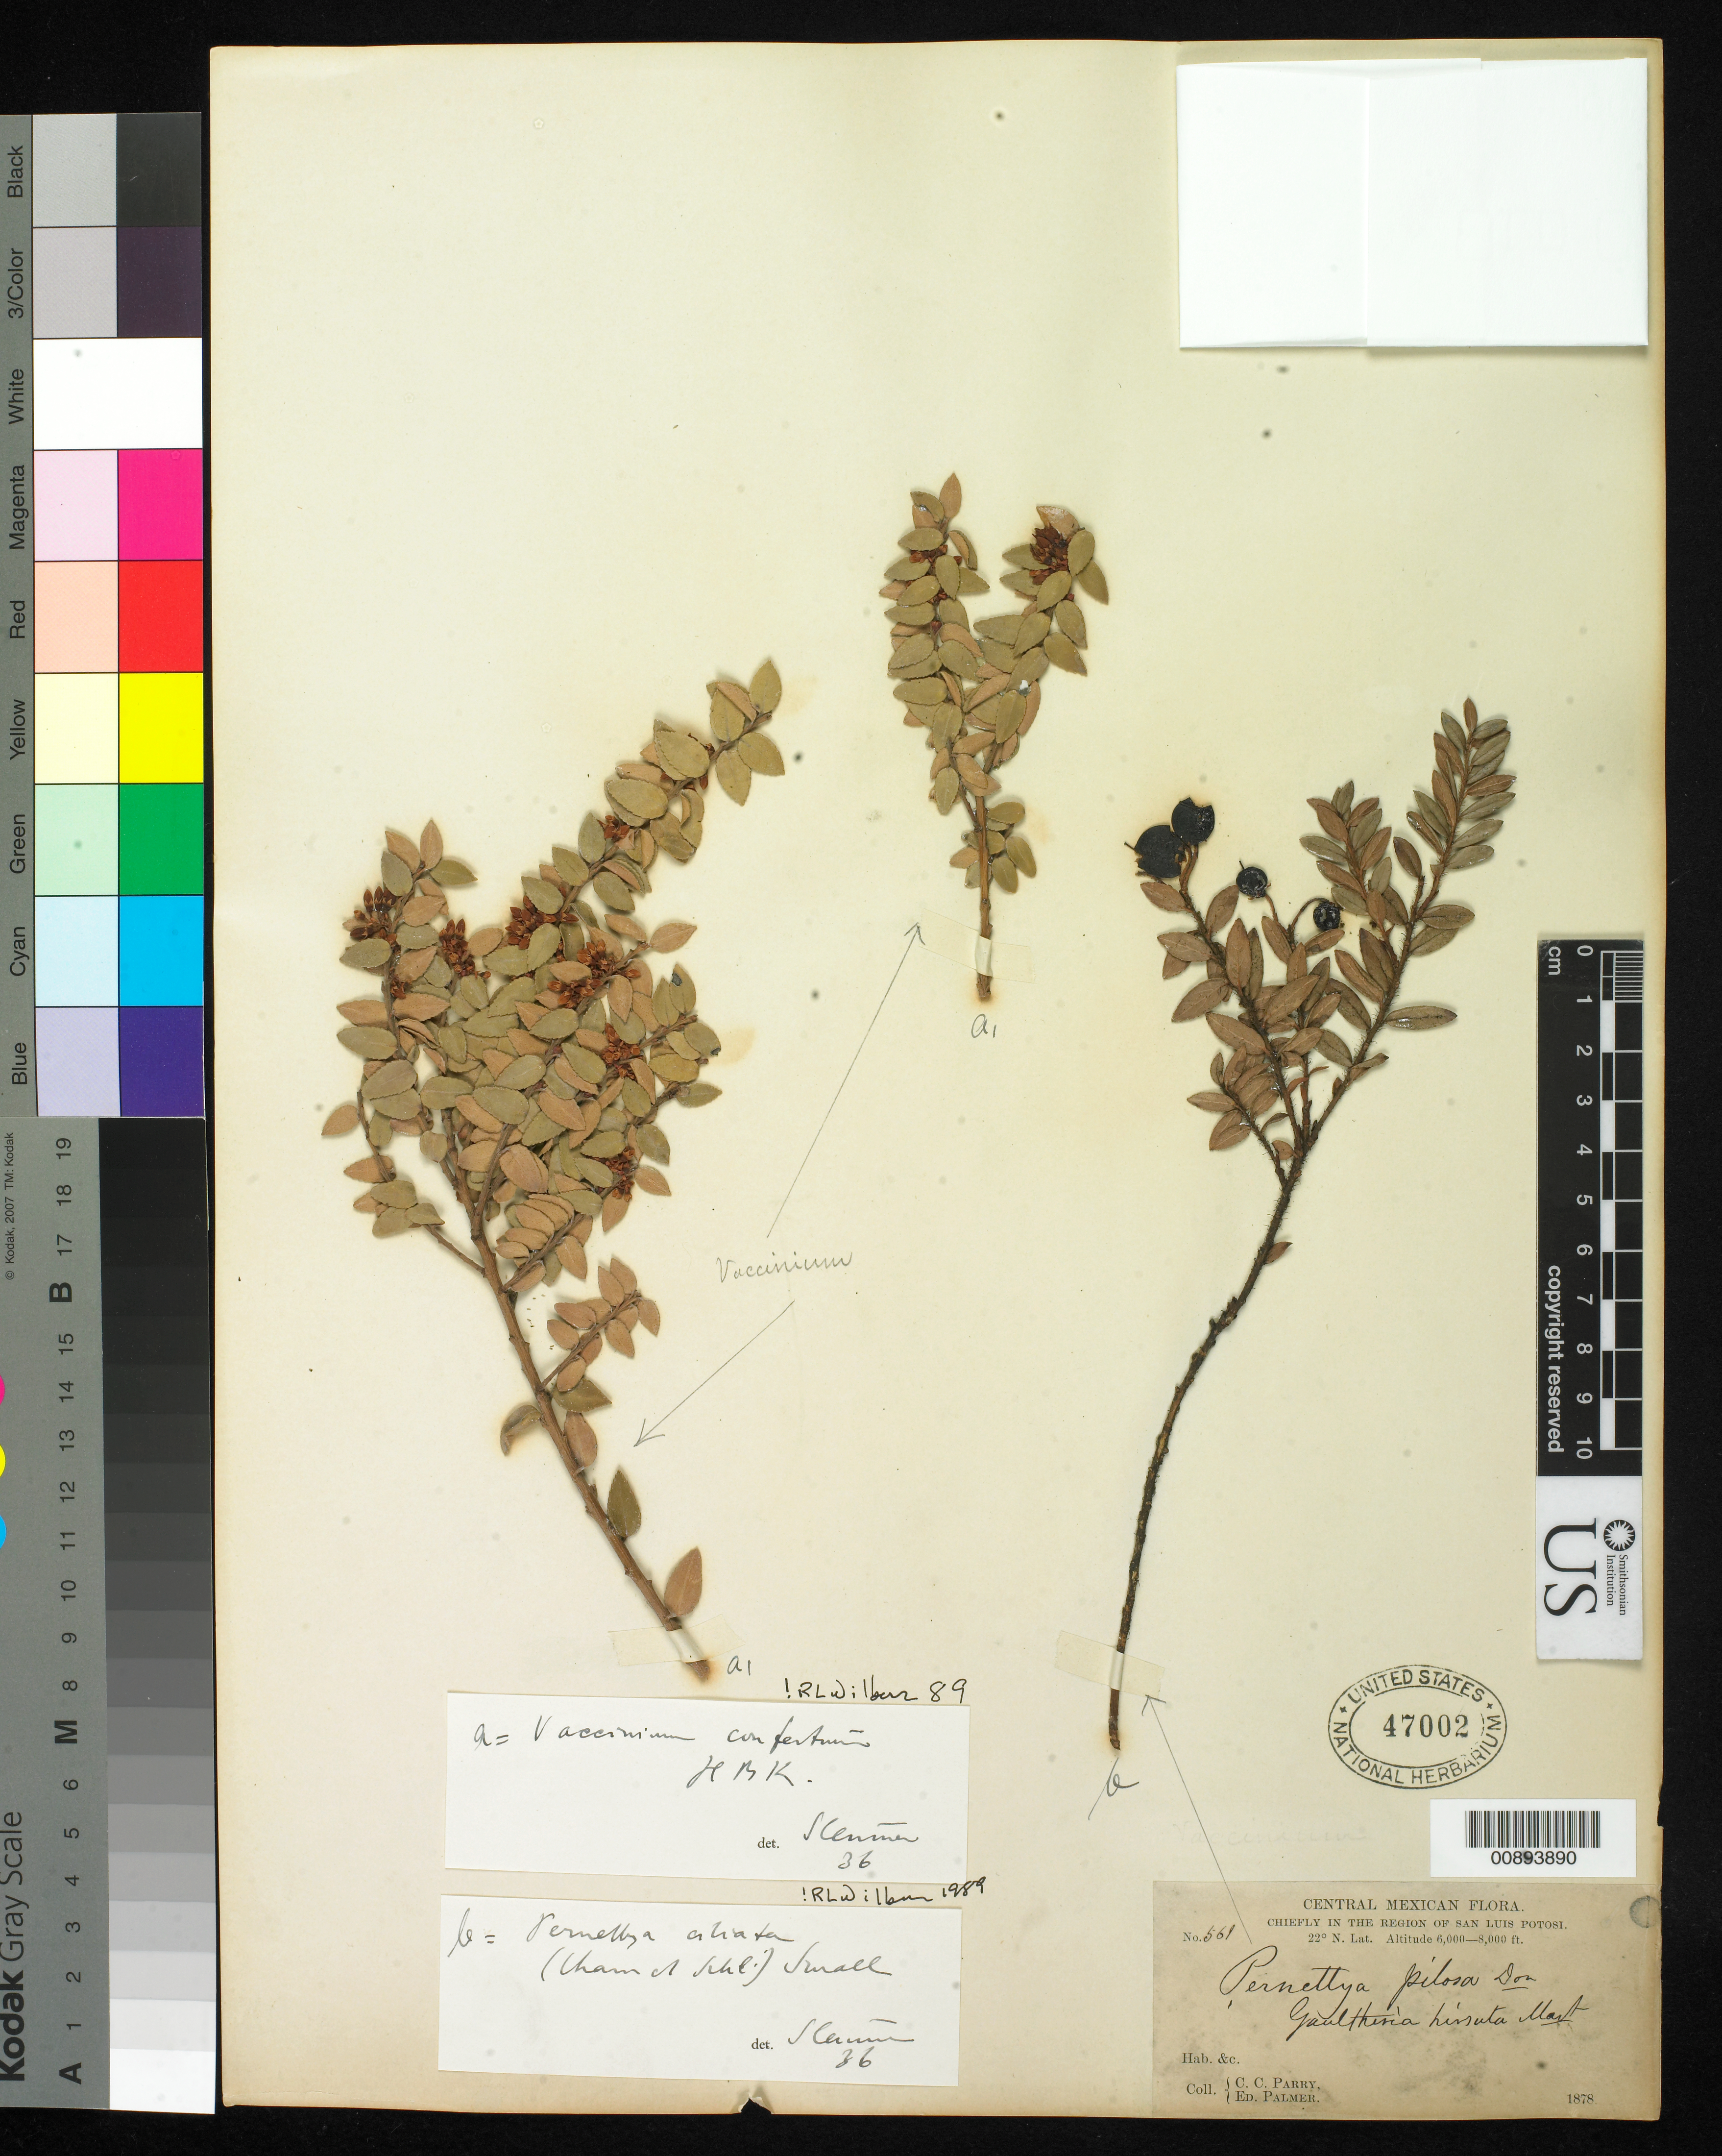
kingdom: Plantae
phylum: Tracheophyta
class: Magnoliopsida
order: Ericales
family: Ericaceae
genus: Vaccinium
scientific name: Vaccinium confertum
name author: Kunth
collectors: C. C. Parry & E. Palmer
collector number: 569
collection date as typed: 1878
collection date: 1878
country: Mexico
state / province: San Luis Potosí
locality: Chiefly in the region of San Luis Potosí.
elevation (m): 1829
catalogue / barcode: US 47002